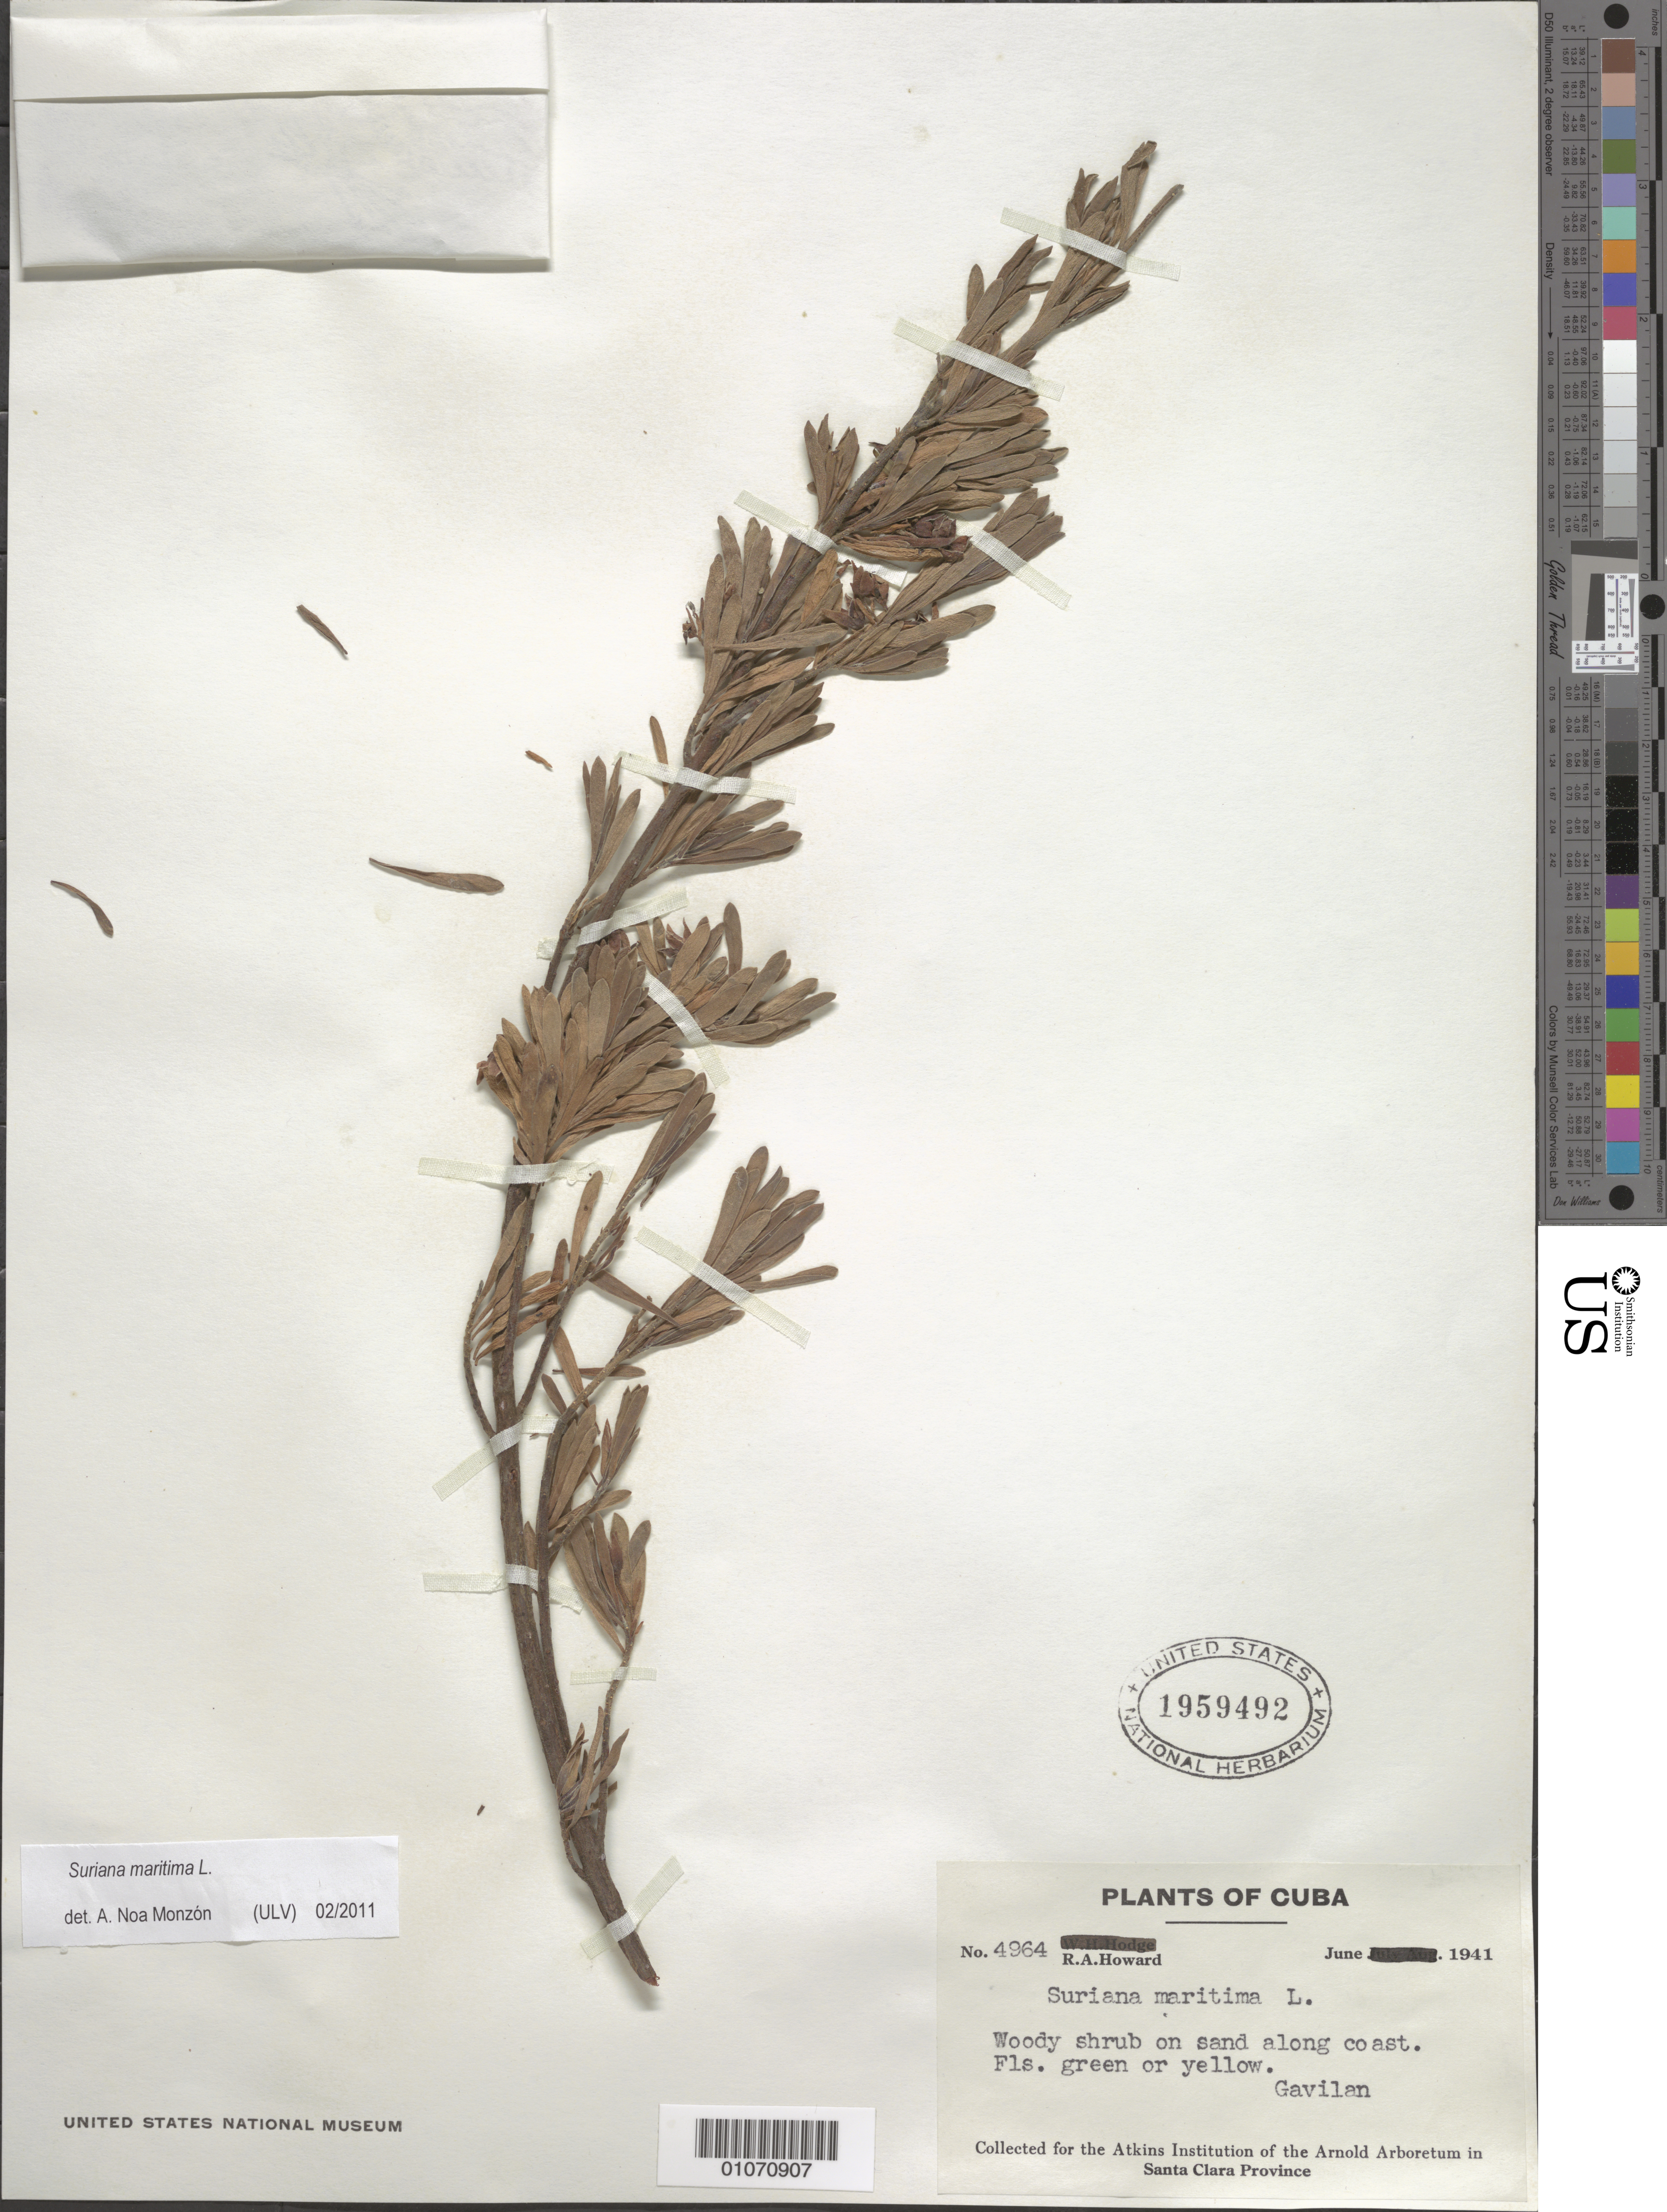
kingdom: Plantae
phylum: Tracheophyta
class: Magnoliopsida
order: Fabales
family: Surianaceae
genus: Suriana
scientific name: Suriana maritima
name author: L.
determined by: Noa Monzón, A.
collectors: R. A. Howard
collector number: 4964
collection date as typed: Jun 1941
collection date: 1941-06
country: Cuba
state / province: Santa Clara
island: Cuba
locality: Gavilan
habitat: On sand along coast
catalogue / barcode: US 1959492